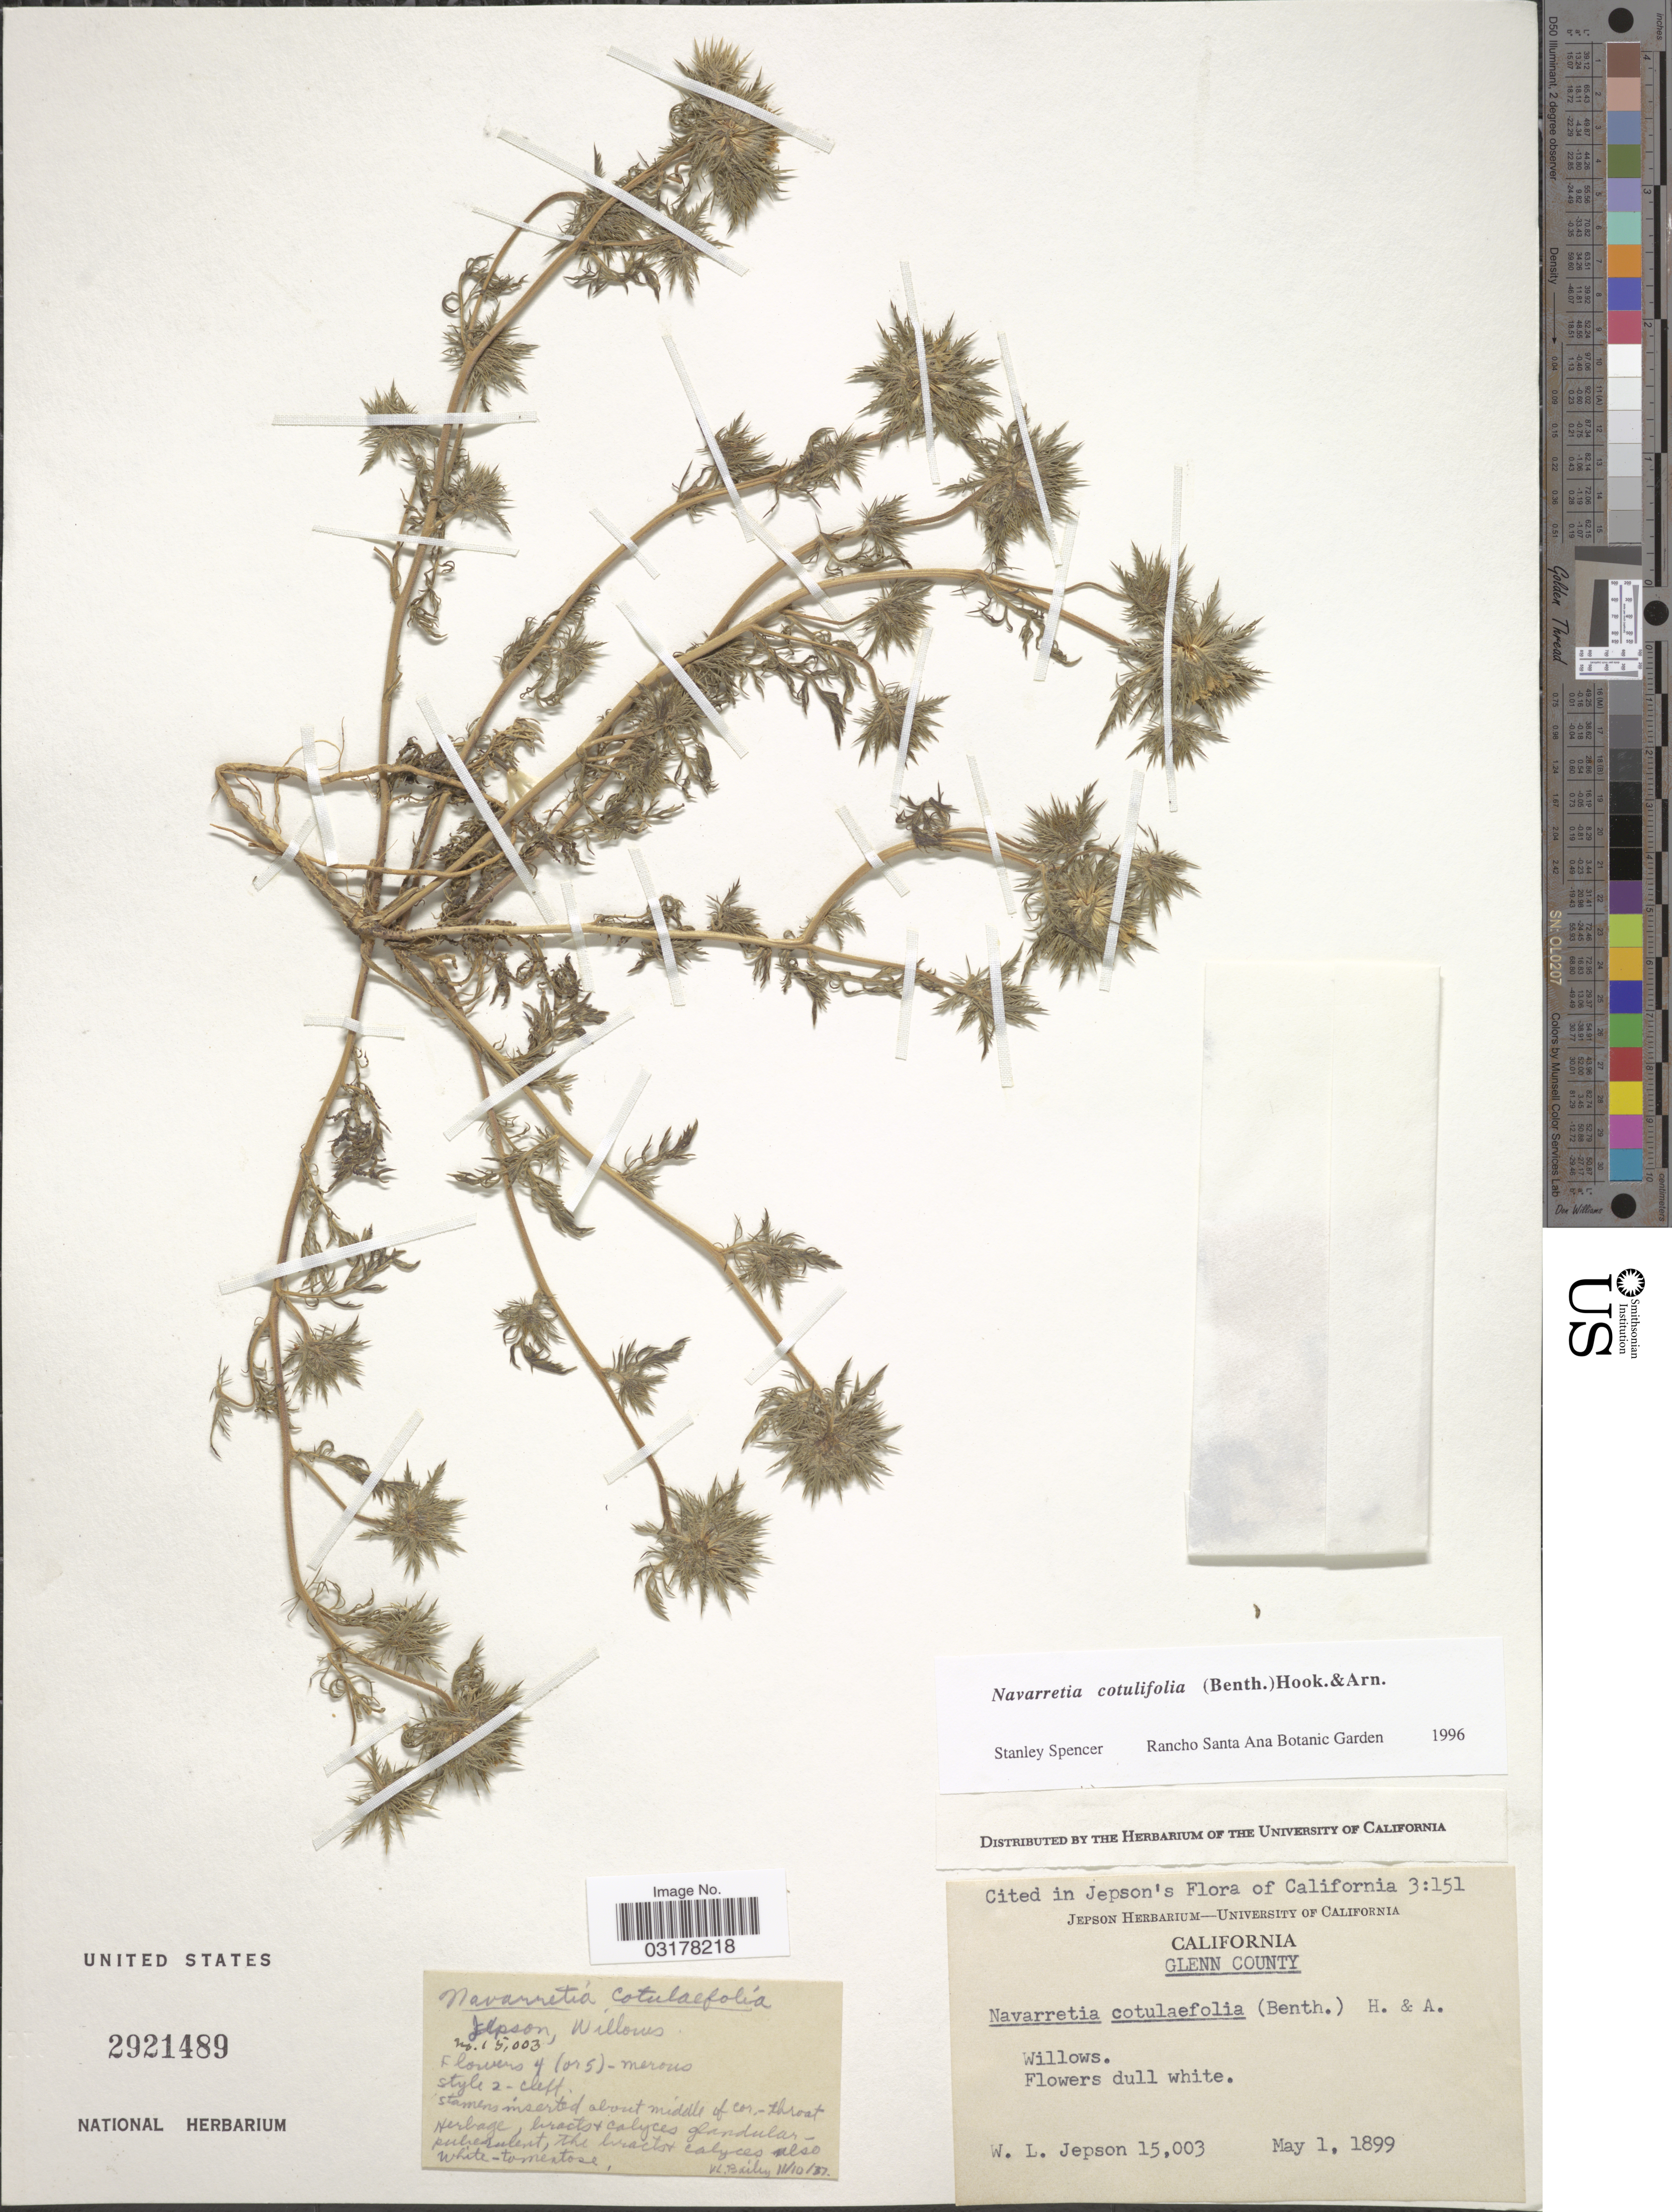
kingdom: Plantae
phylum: Tracheophyta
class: Magnoliopsida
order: Ericales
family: Polemoniaceae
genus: Navarretia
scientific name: Navarretia cotulifolia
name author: (Benth.) Hook. & Arn.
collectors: W. L. Jepson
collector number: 15003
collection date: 1899-05-01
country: United States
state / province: California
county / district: Glenn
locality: Glenn County. Willows. Jepson.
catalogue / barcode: US 2921489